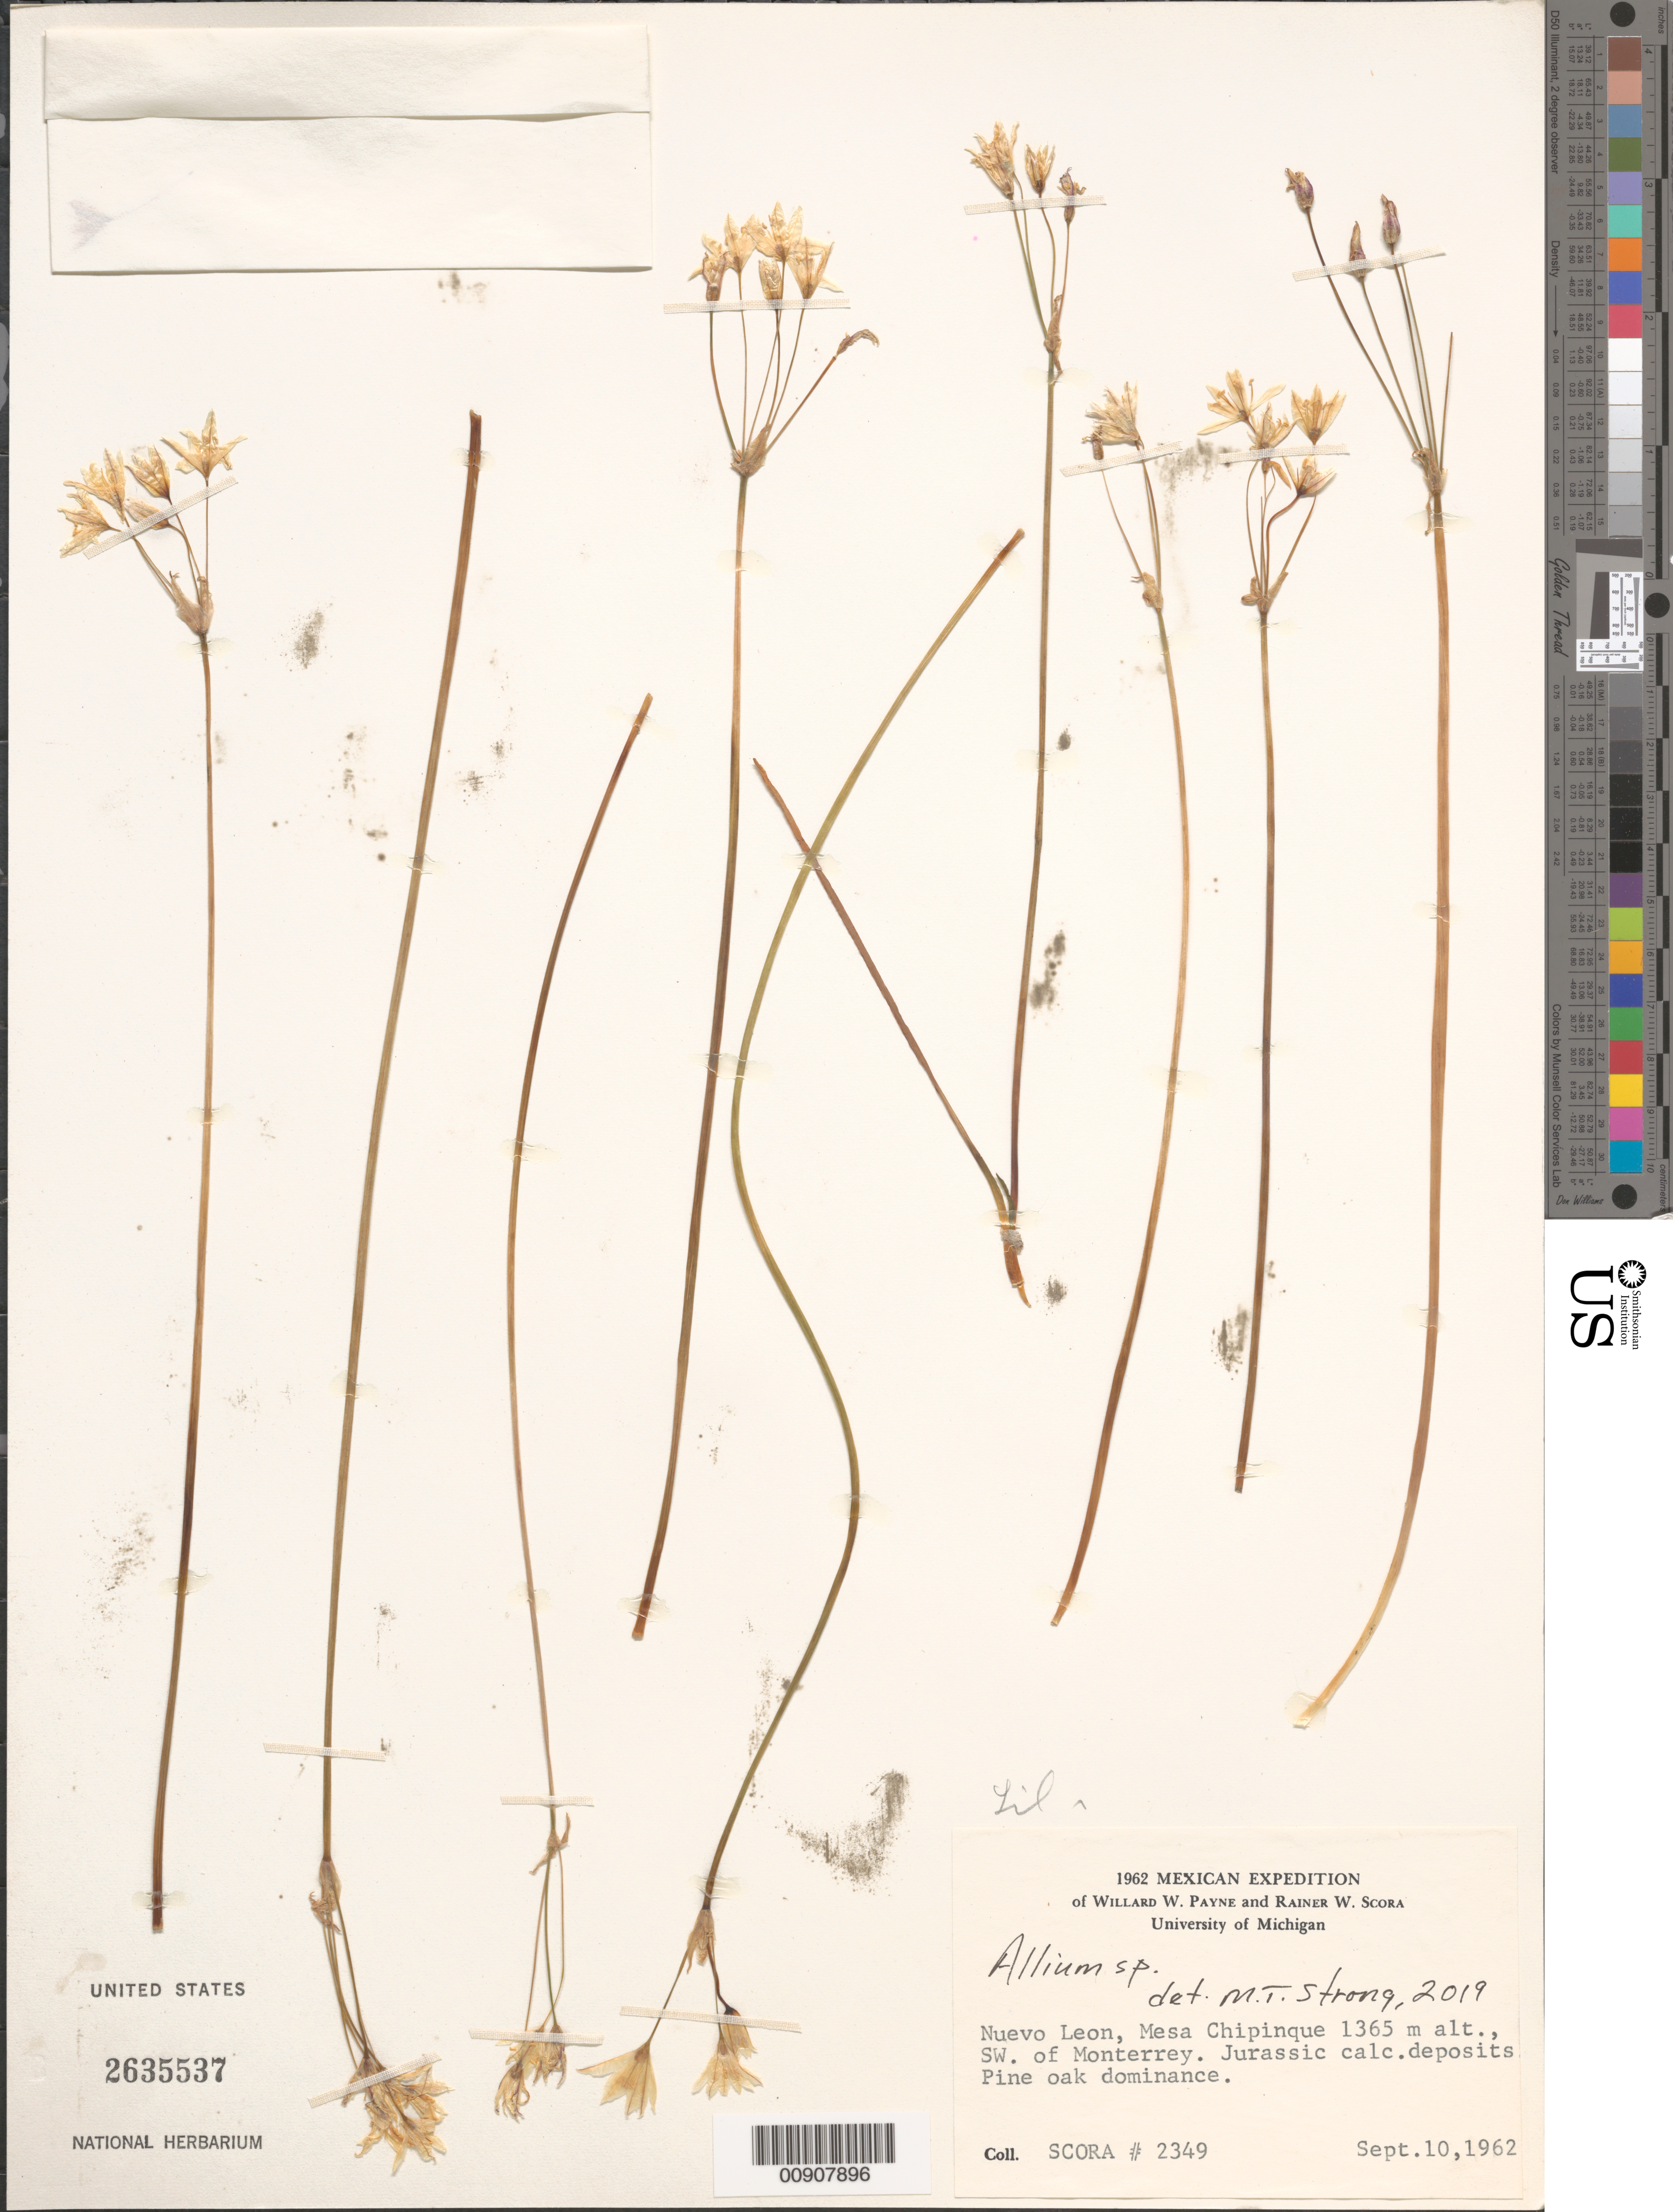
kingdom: Plantae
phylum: Tracheophyta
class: Liliopsida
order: Asparagales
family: Amaryllidaceae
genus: Allium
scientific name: Allium sp.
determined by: Strong, Mark T., (BOT), Smithsonian Institution - National Museum of Natural History (UNITED STATES)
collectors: R. Scora & W. Payne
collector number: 2349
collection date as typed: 10 Sep 1962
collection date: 1962-09-10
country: Mexico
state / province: Nuevo León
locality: Nuevo León, Mesa Chipinque. SW of Monterrey.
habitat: Jurassic calc. deposits. Pine oak dominance.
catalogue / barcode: US 2635537